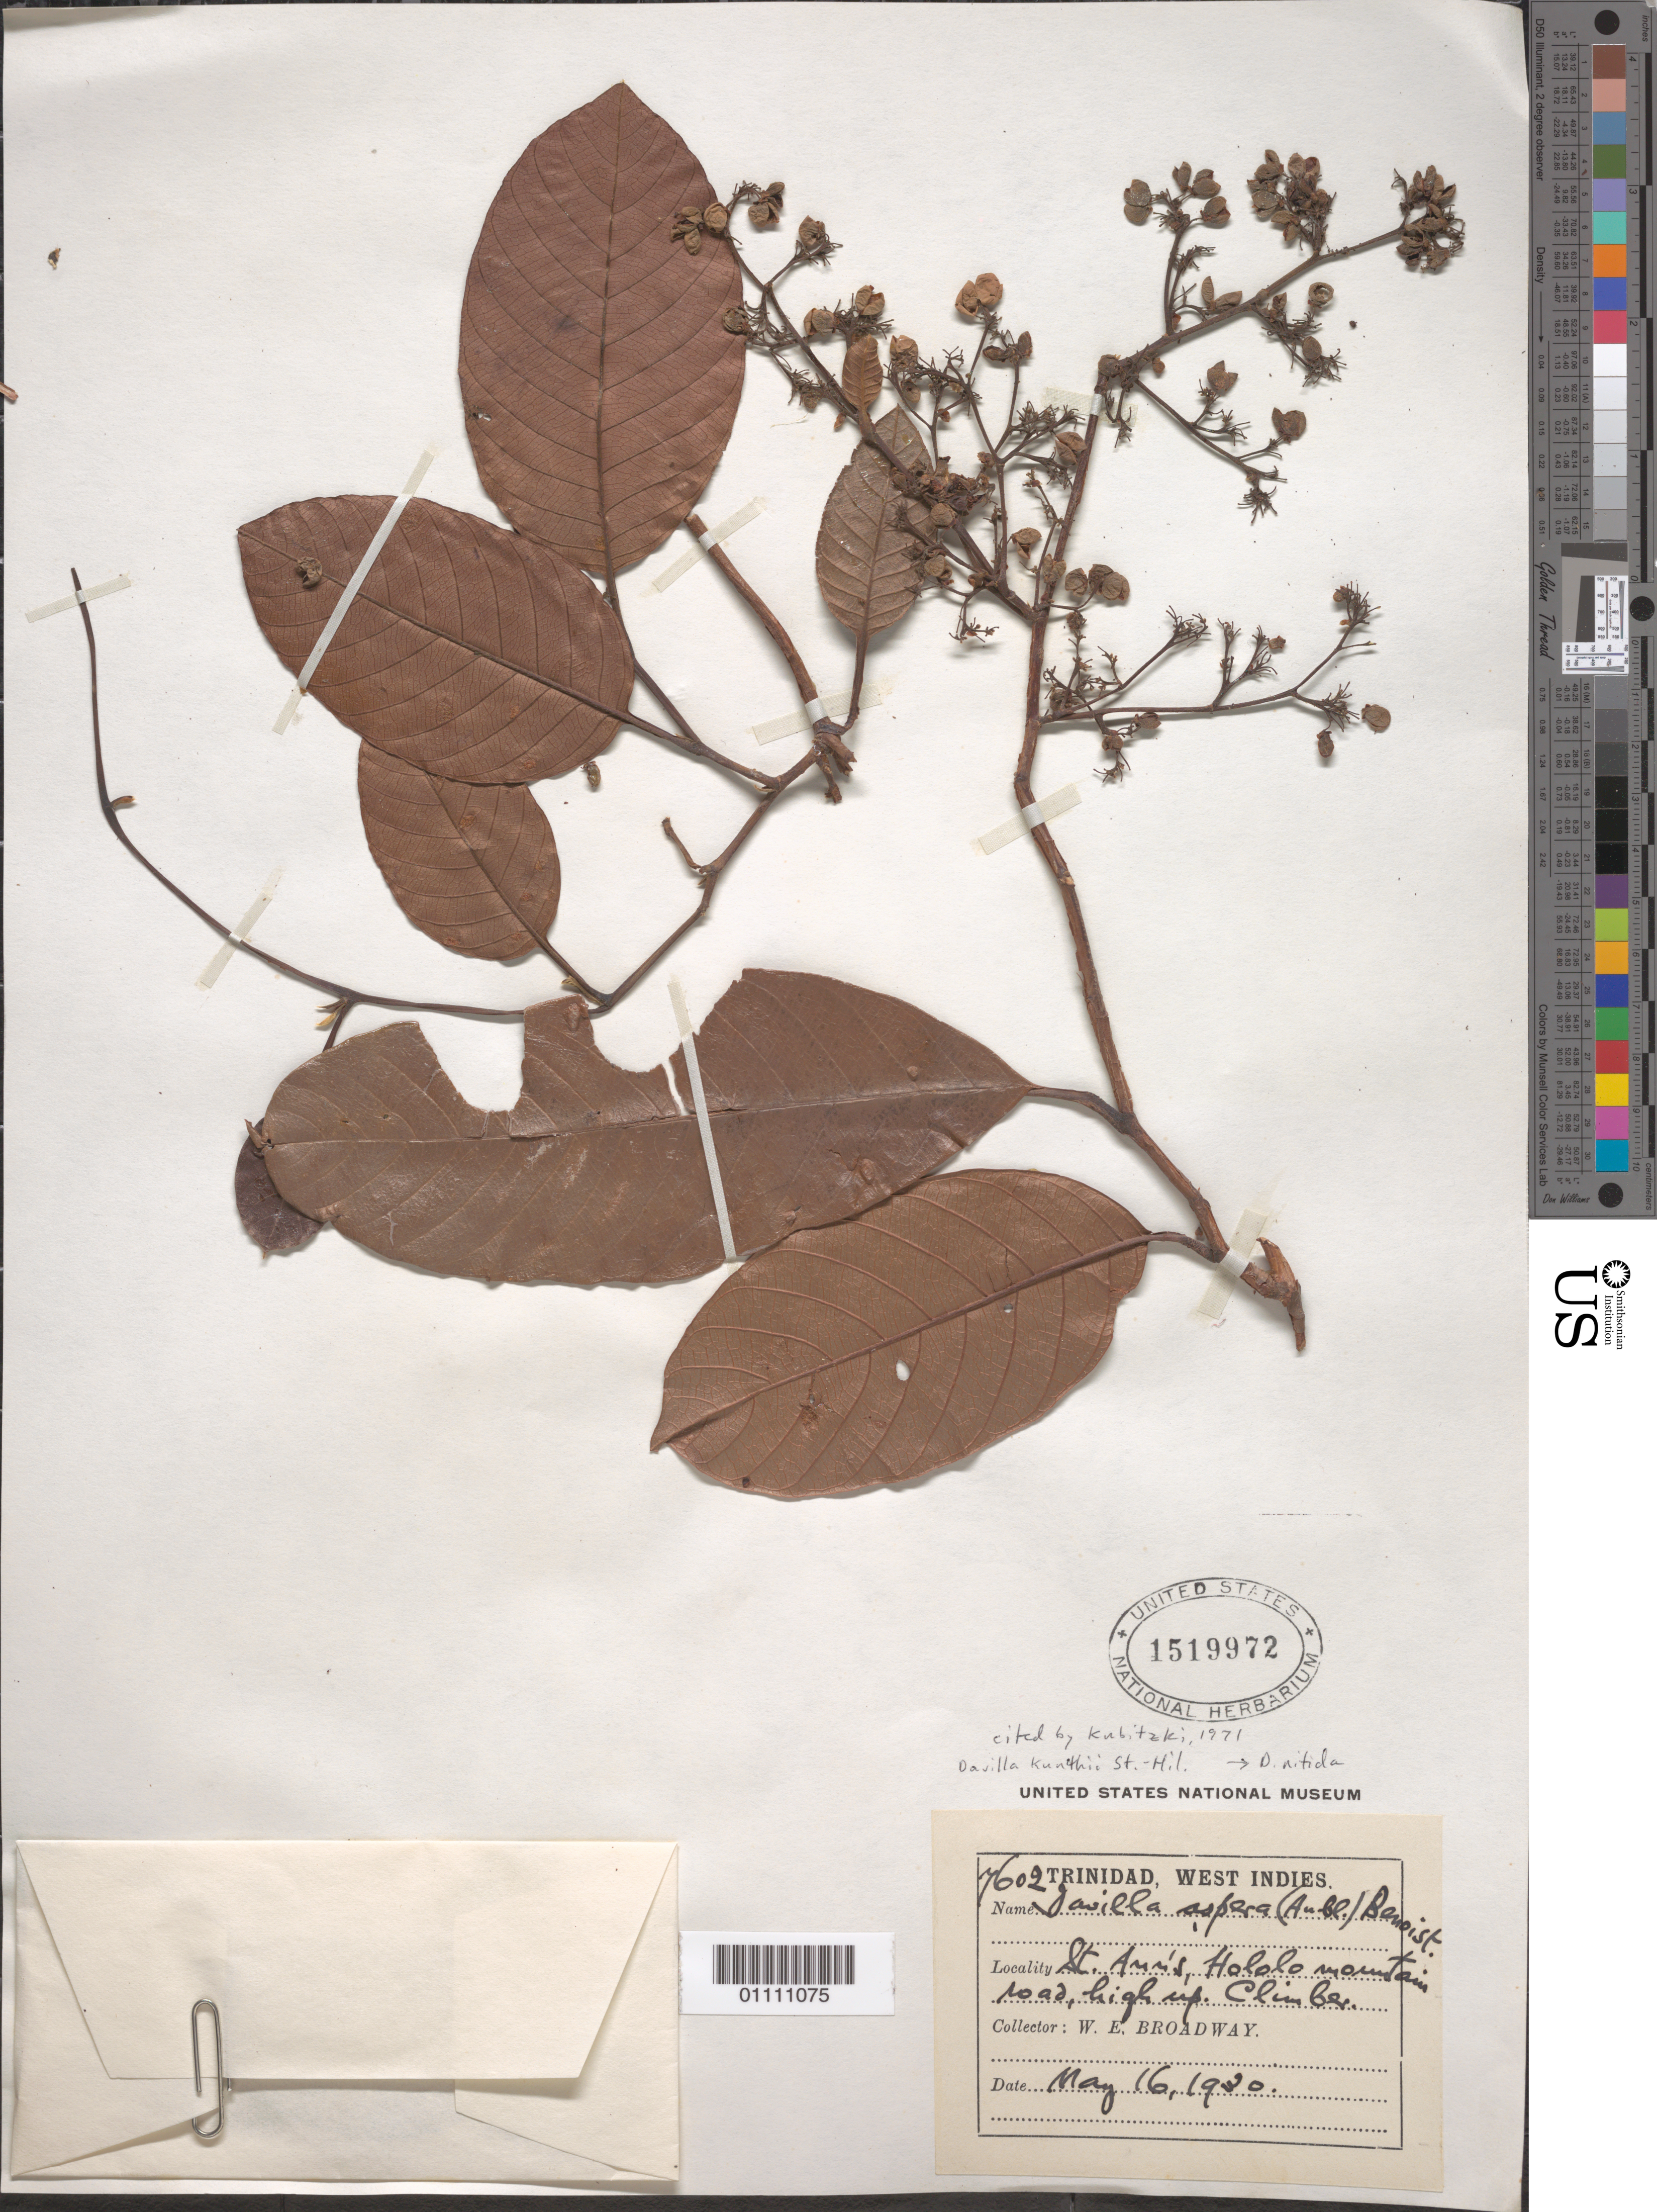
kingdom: Plantae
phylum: Tracheophyta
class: Magnoliopsida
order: Dilleniales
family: Dilleniaceae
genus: Davilla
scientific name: Davilla kunthii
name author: A. St.-Hil.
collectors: W. E. Broadway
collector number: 7602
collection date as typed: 16 May 1930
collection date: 1930-05-16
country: Trinidad and Tobago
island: Trinidad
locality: Trinidad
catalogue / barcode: US 1519972